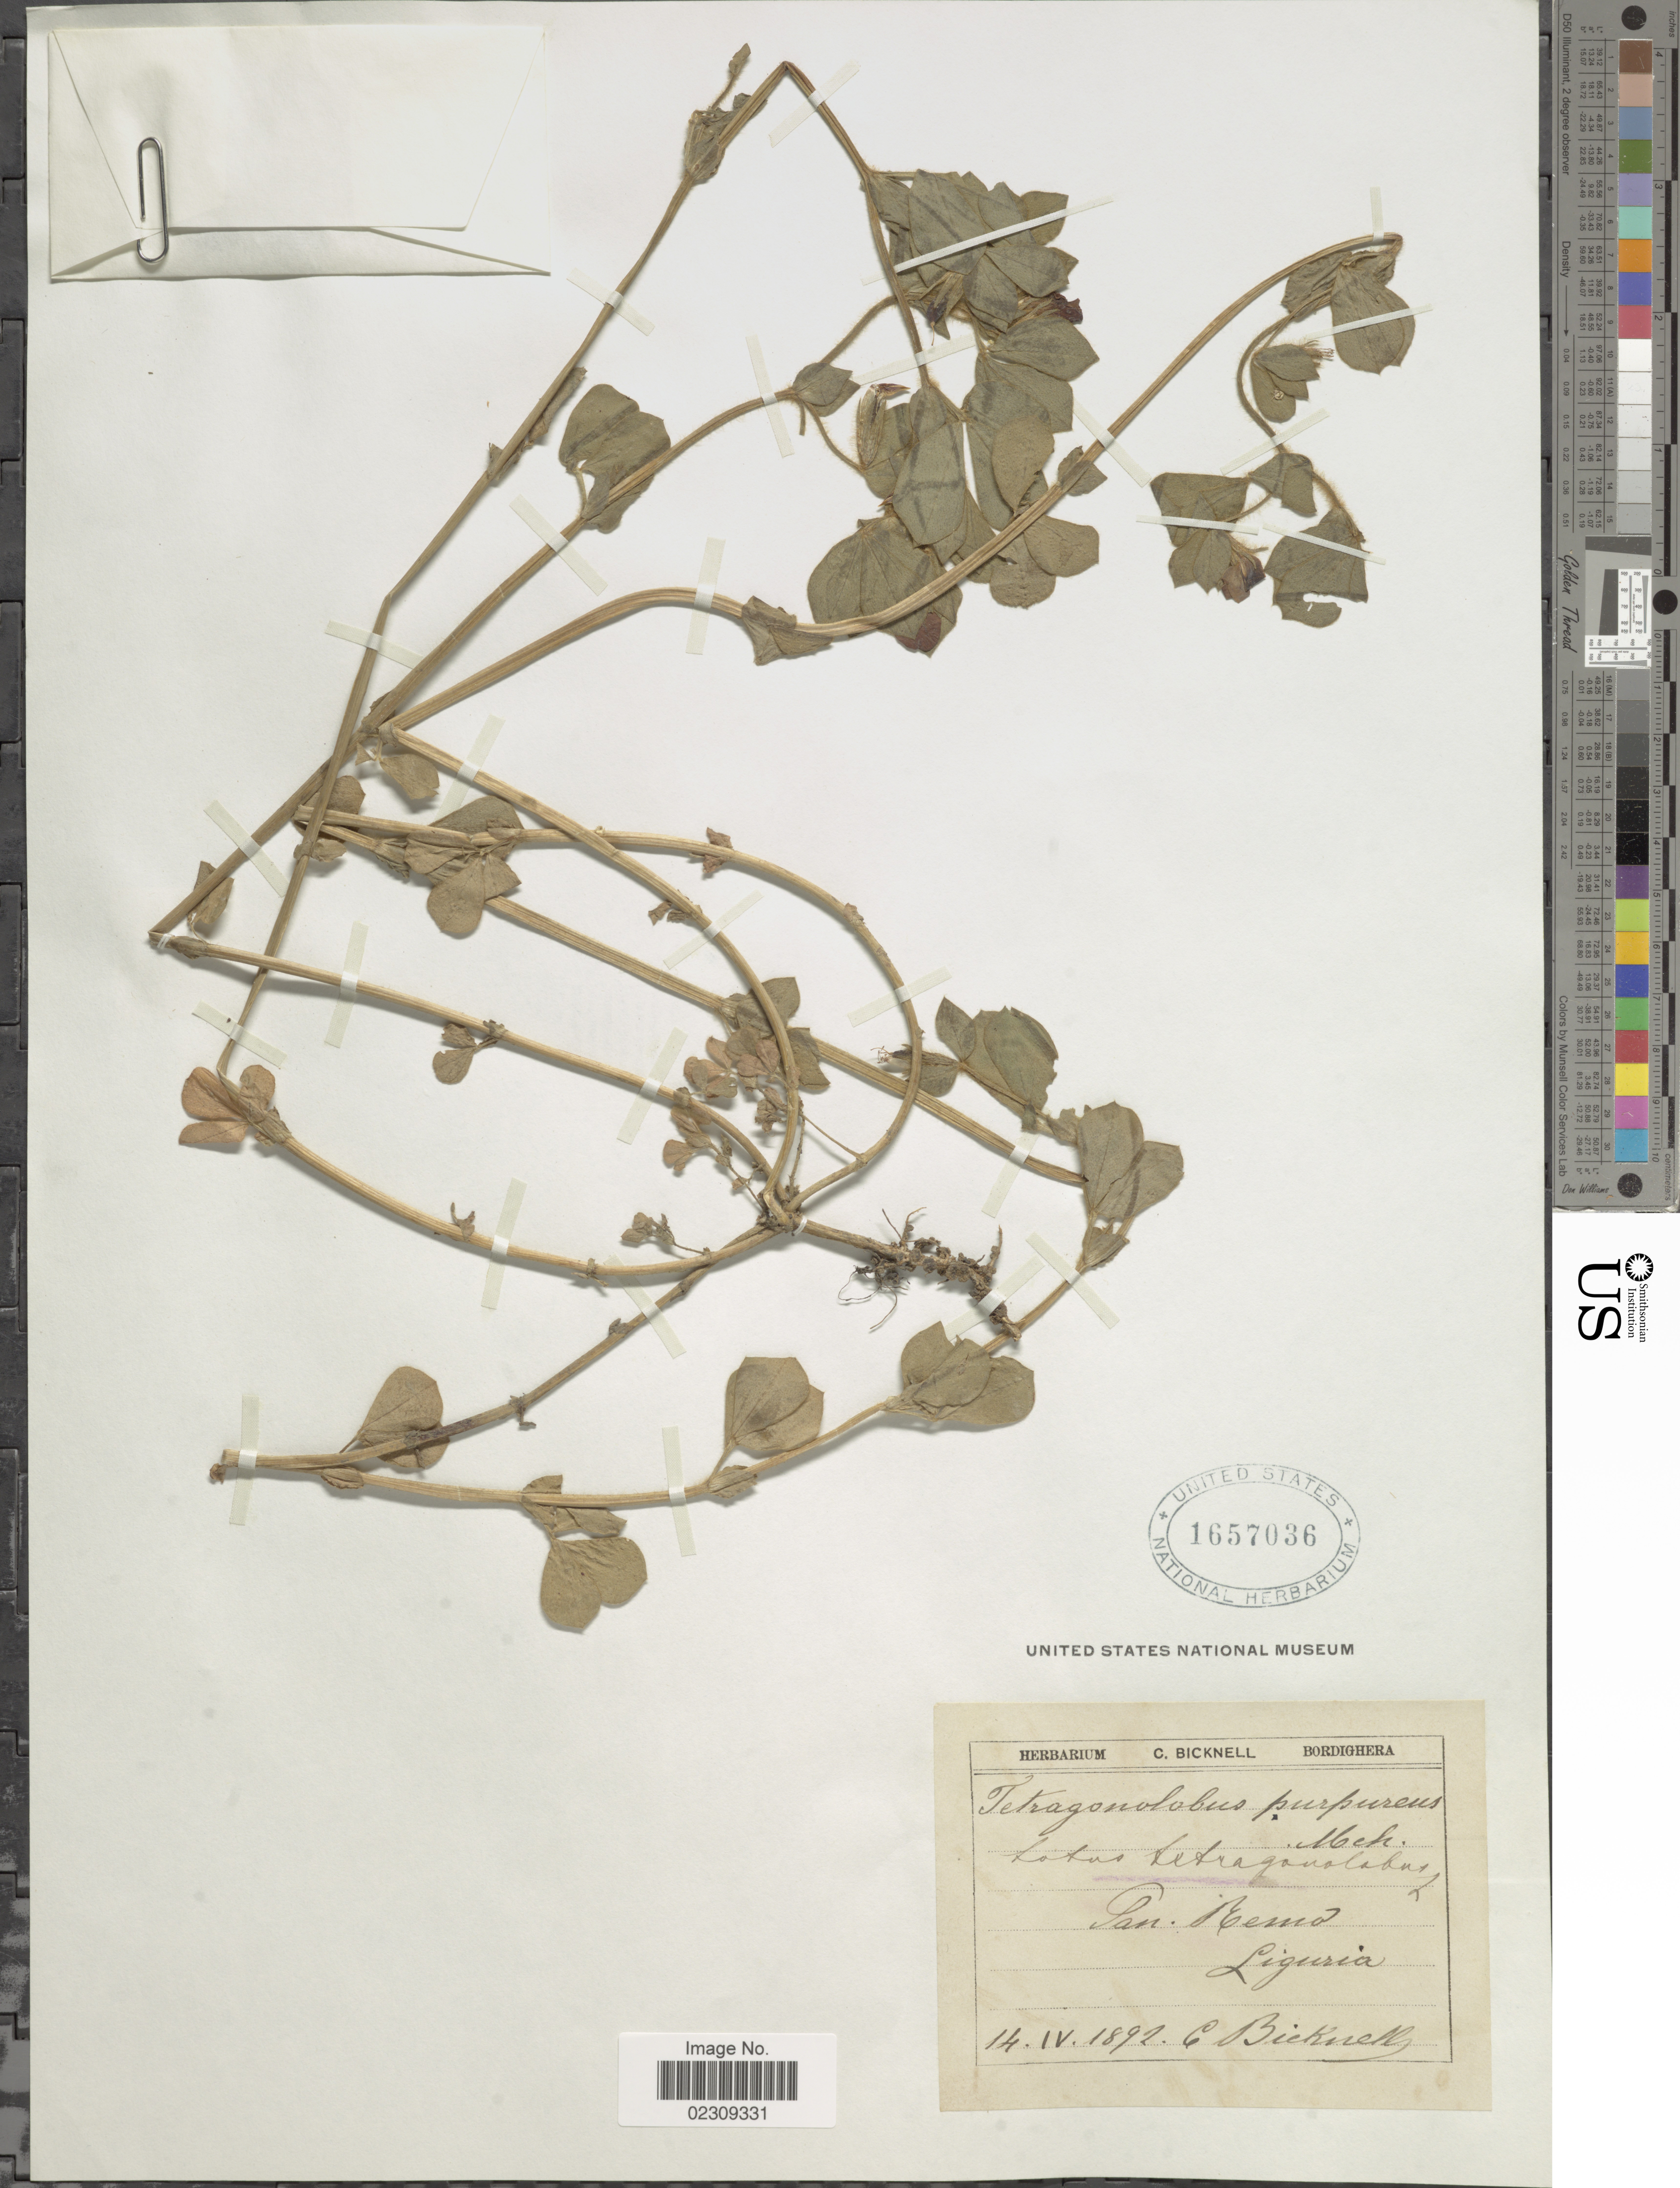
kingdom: Plantae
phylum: Tracheophyta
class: Magnoliopsida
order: Fabales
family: Fabaceae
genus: Tetragonolobus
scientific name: Tetragonolobus purpureus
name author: Moench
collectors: C. Bicknell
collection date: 1892-04-14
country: Italy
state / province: Liguria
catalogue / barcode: US 1657036